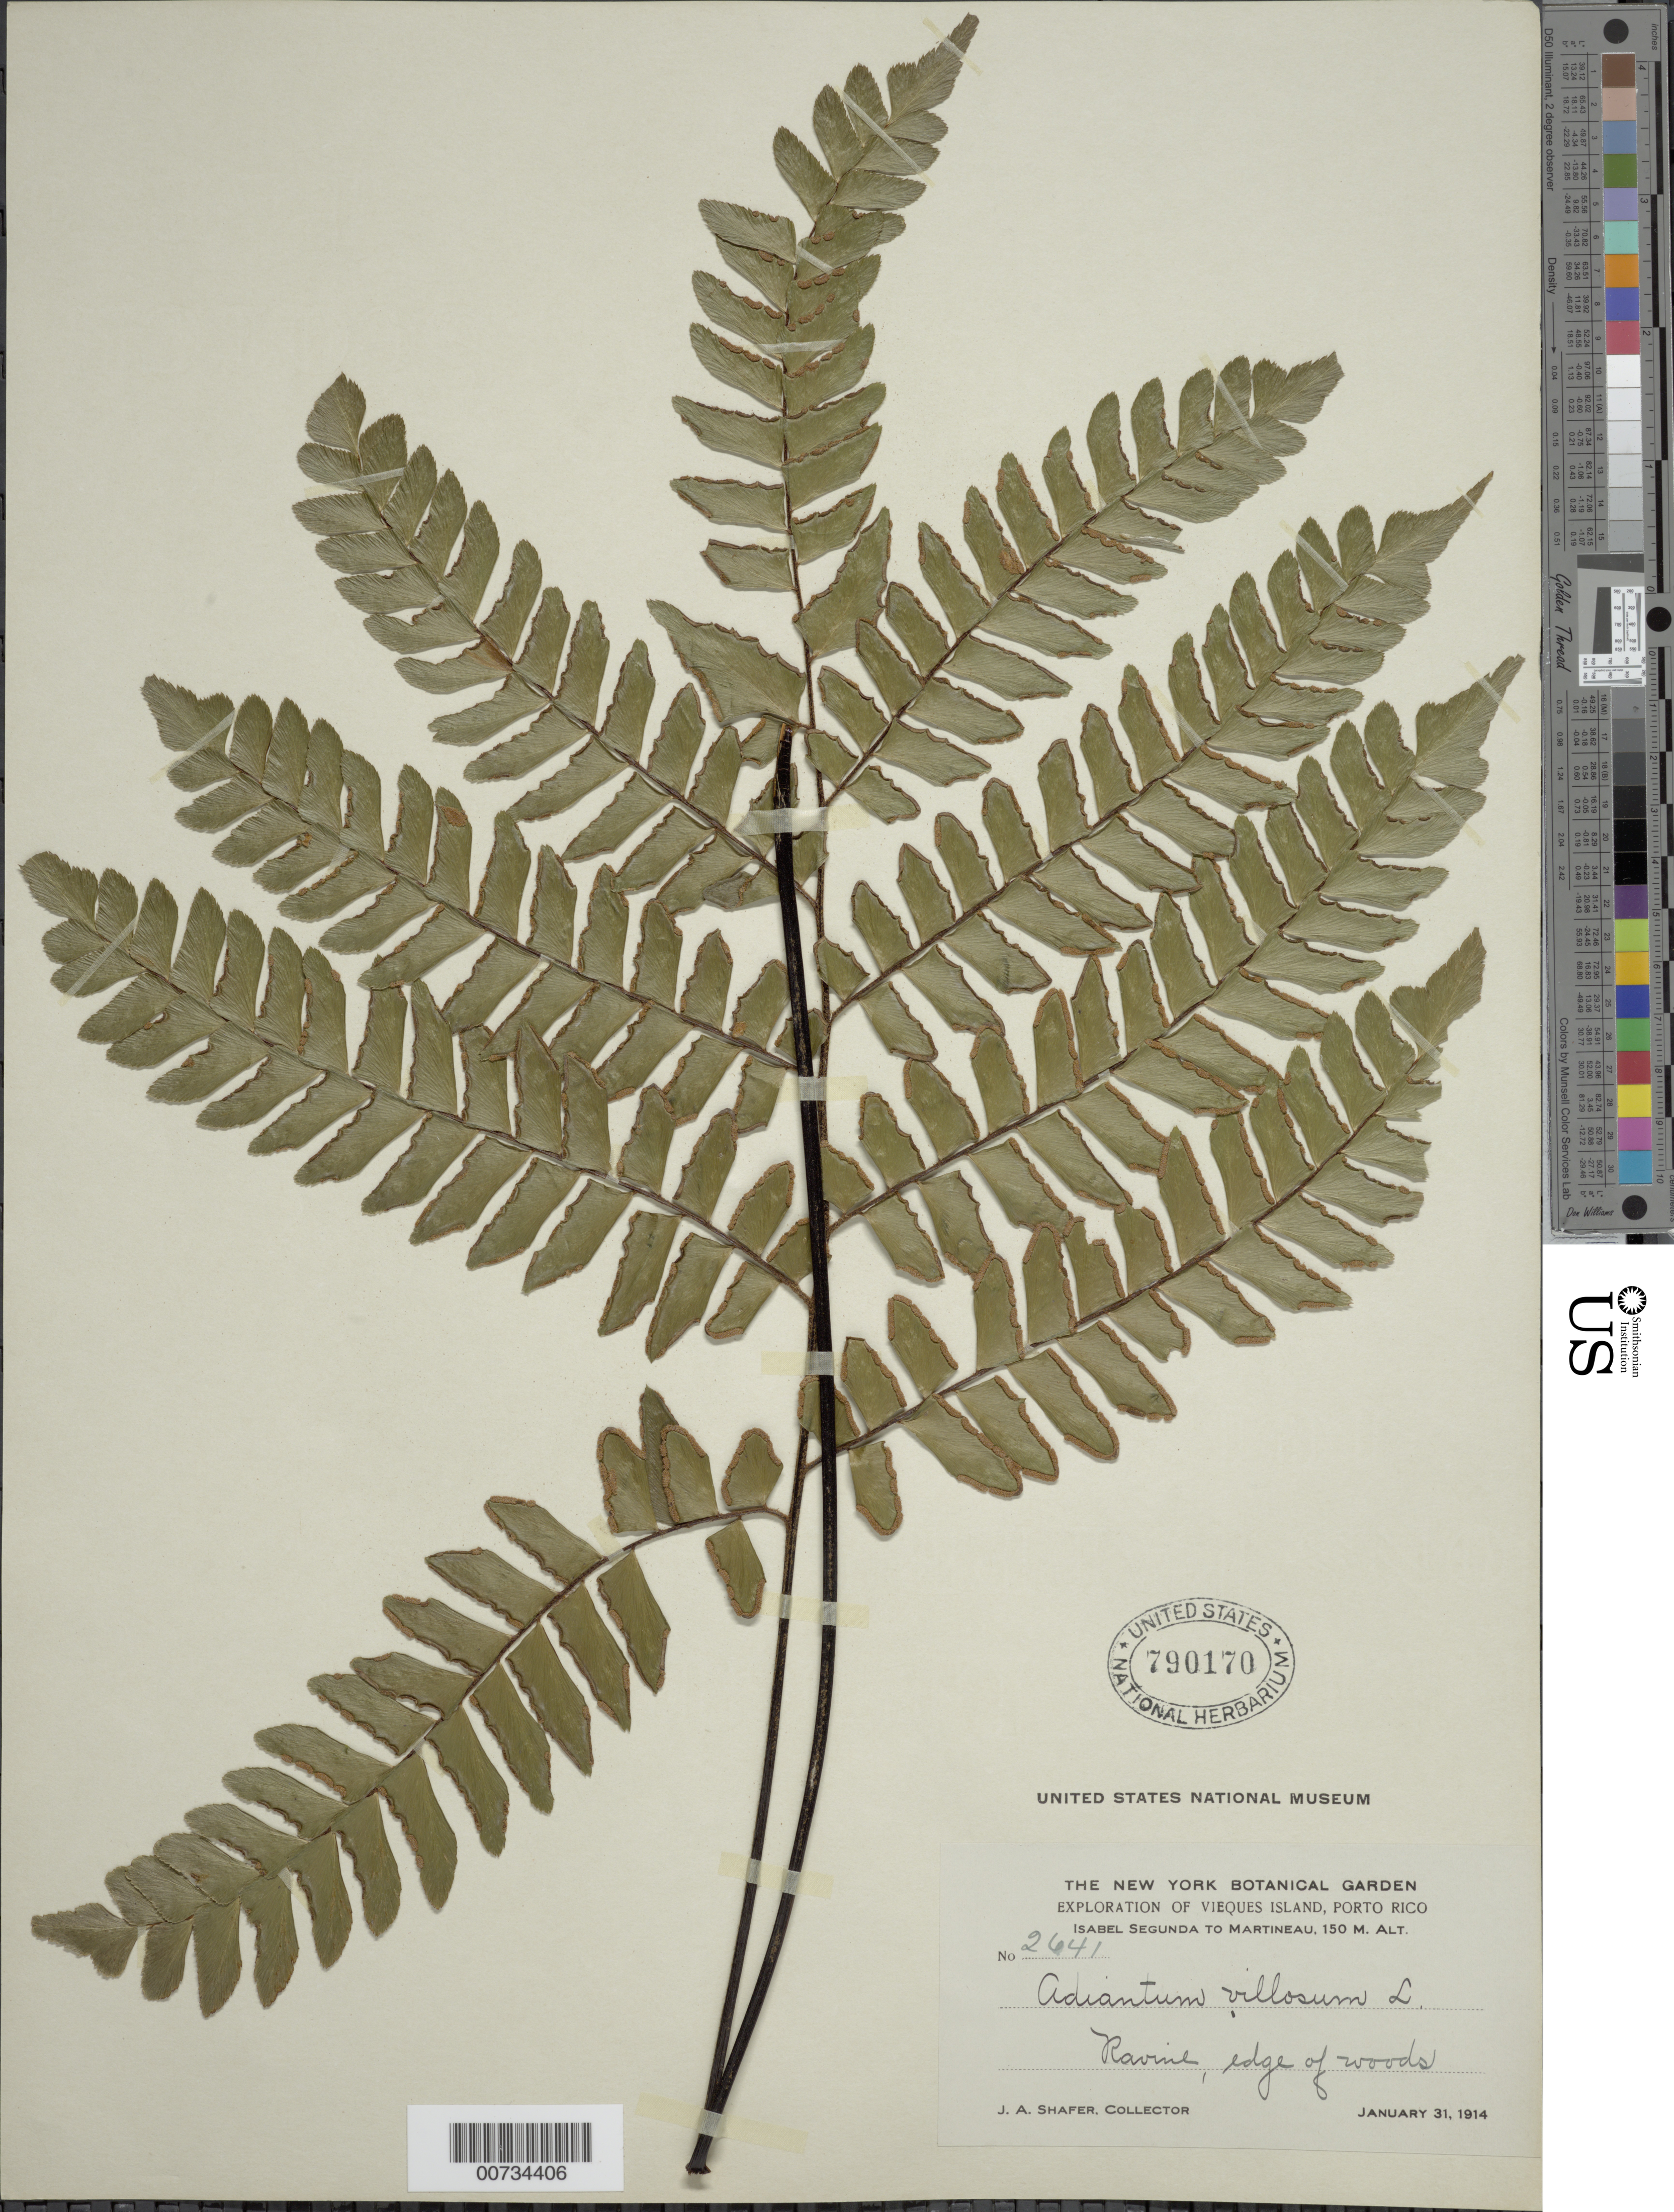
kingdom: Plantae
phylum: Tracheophyta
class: Polypodiopsida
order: Polypodiales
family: Pteridaceae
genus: Adiantum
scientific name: Adiantum villosum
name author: L.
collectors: J. A. Shafer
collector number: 2641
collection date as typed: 31 Jan 1914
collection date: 1914-01-31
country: Puerto Rico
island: Vieques I.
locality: Vieques I., Isabel Segunda to Martineau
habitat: Ravine, edge of woods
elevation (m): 150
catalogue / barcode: US 790170